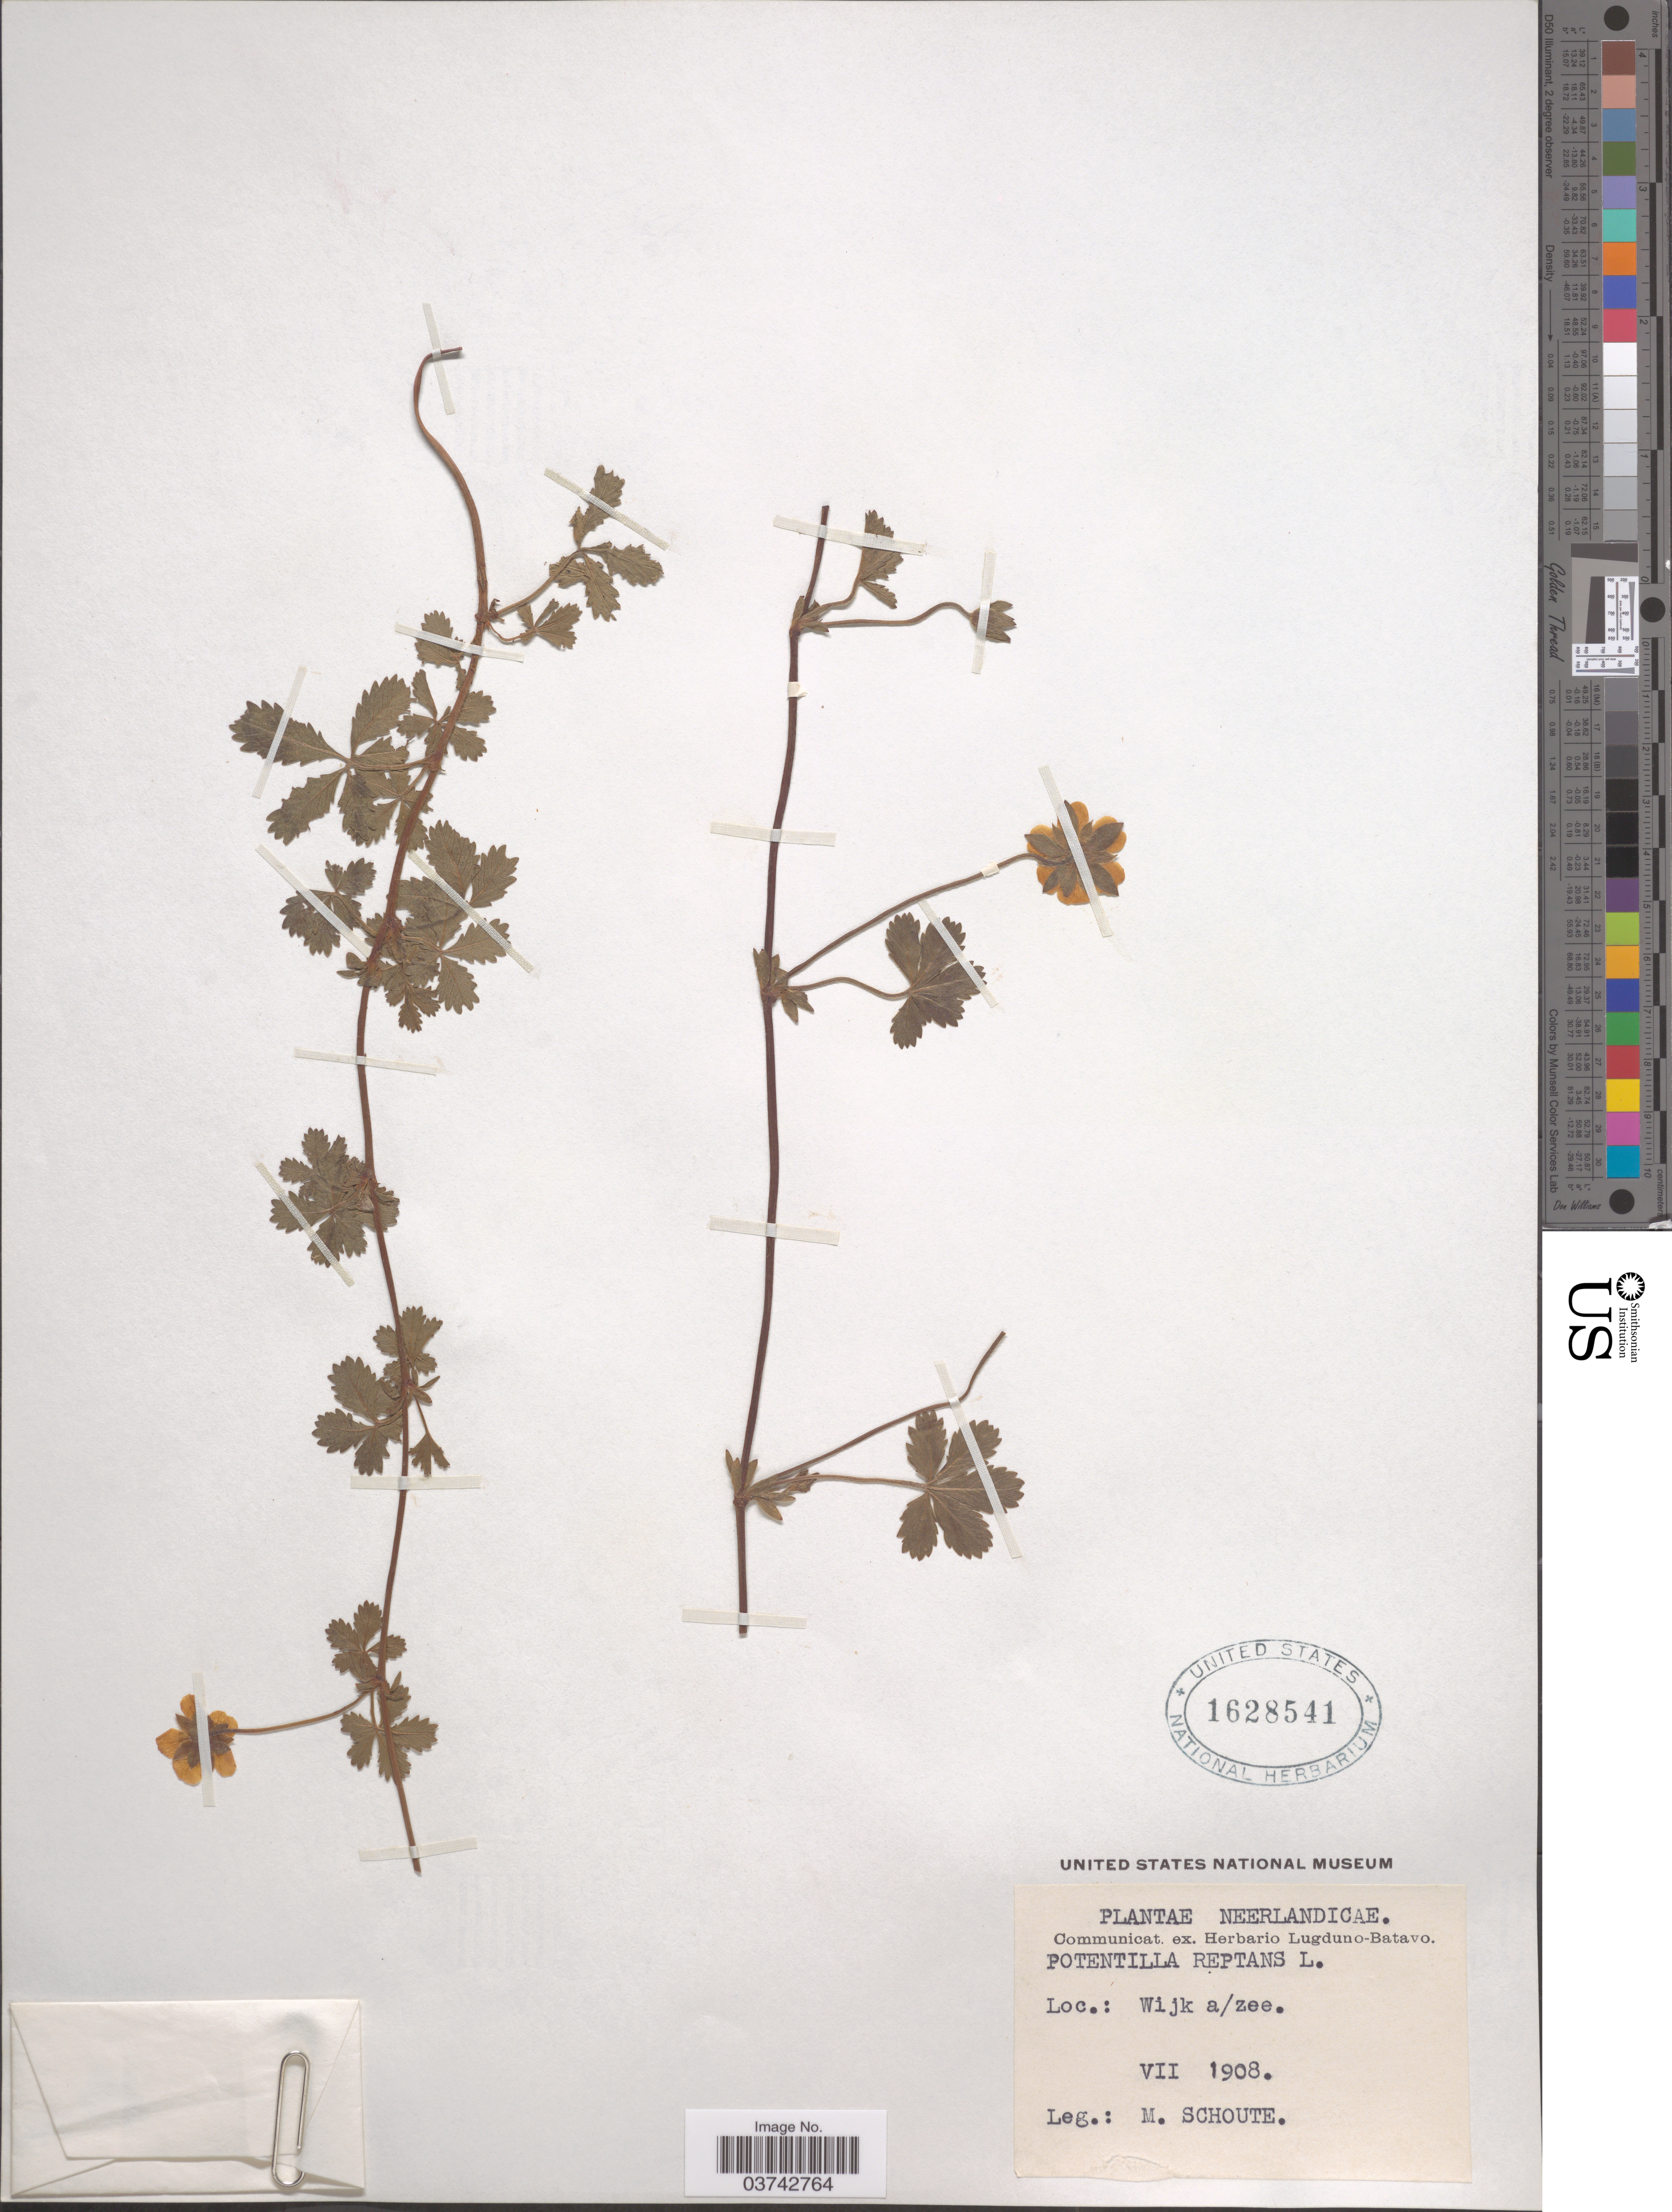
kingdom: Plantae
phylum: Tracheophyta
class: Magnoliopsida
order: Rosales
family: Rosaceae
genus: Potentilla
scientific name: Potentilla reptans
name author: L.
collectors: M. Schoute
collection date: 1908-07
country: Netherlands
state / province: Noord Holland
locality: Neerlandicæ. Wijk a/ zee.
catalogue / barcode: US 1628541